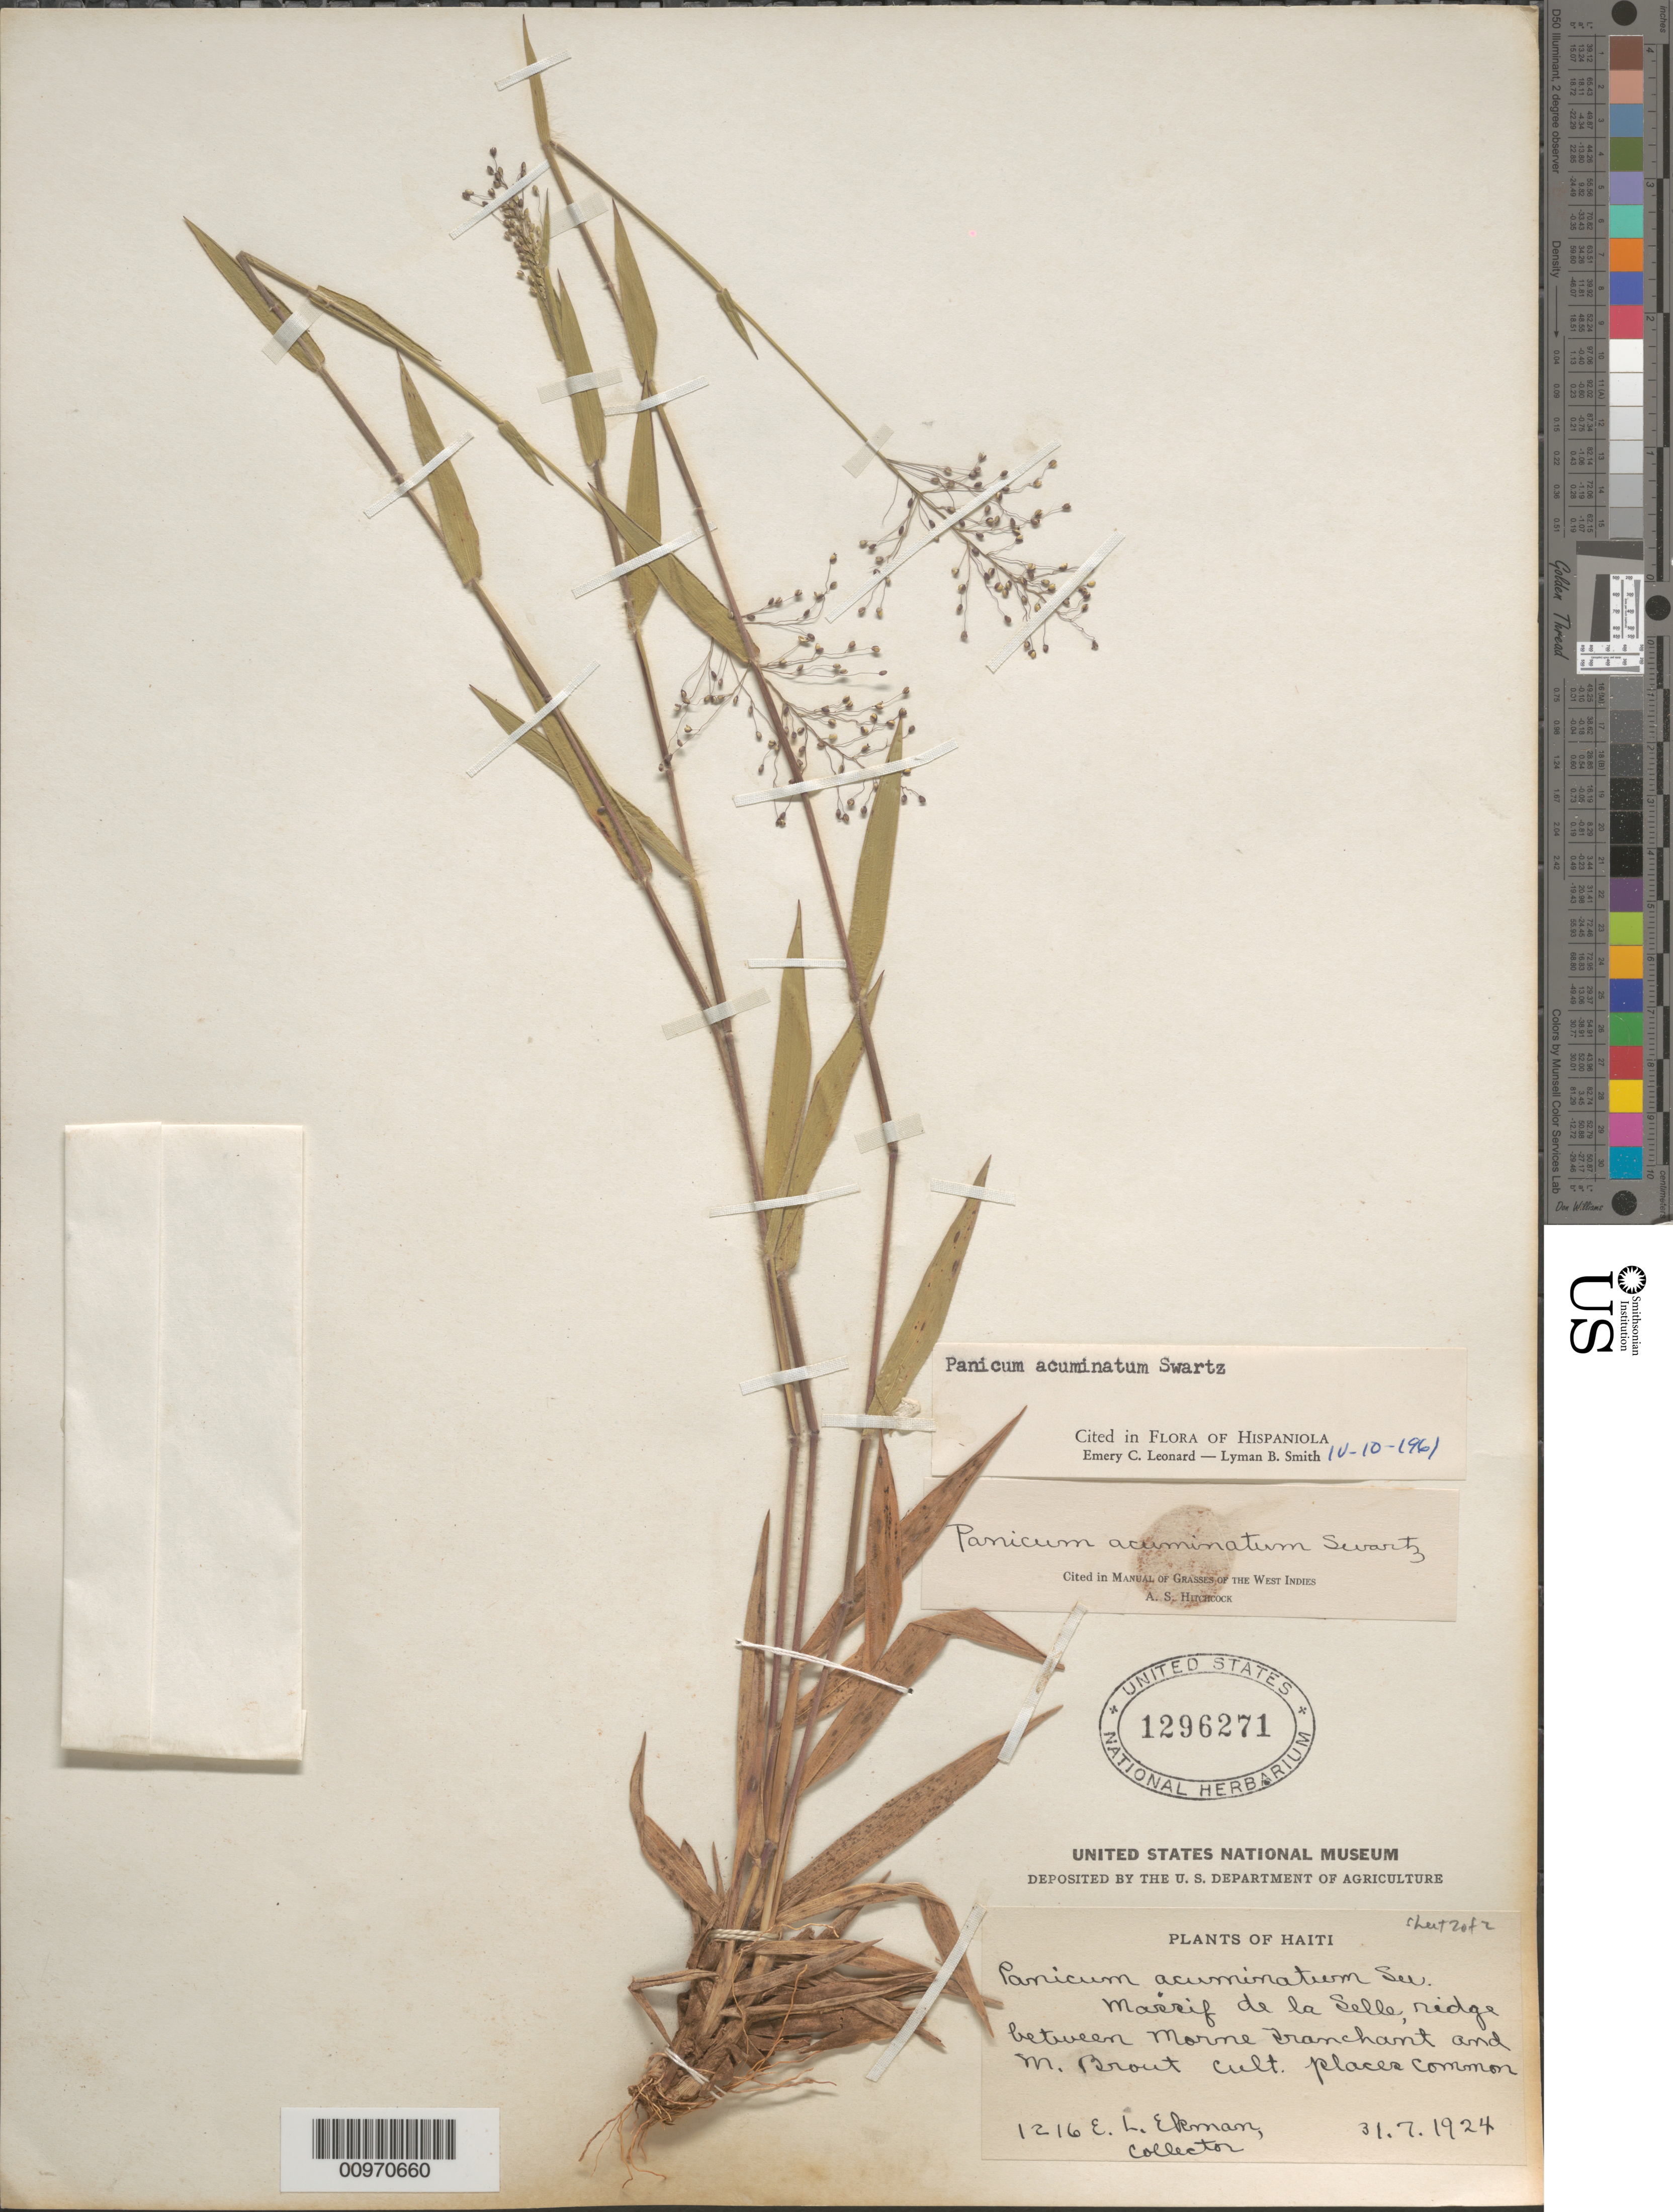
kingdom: Plantae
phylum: Tracheophyta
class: Liliopsida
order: Poales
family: Poaceae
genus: Panicum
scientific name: Panicum acuminatum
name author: Sw.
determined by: Leonard, E. C.; Smith, L. B.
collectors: E. L. Ekman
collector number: H 1216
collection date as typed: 31 Jul 1924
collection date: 1924-07-31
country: Haiti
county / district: Massif de la Salle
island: Hispaniola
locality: Ridge between Morne Tranchant and M. Brout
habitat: Ridge; cult. Places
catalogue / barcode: US 1296271